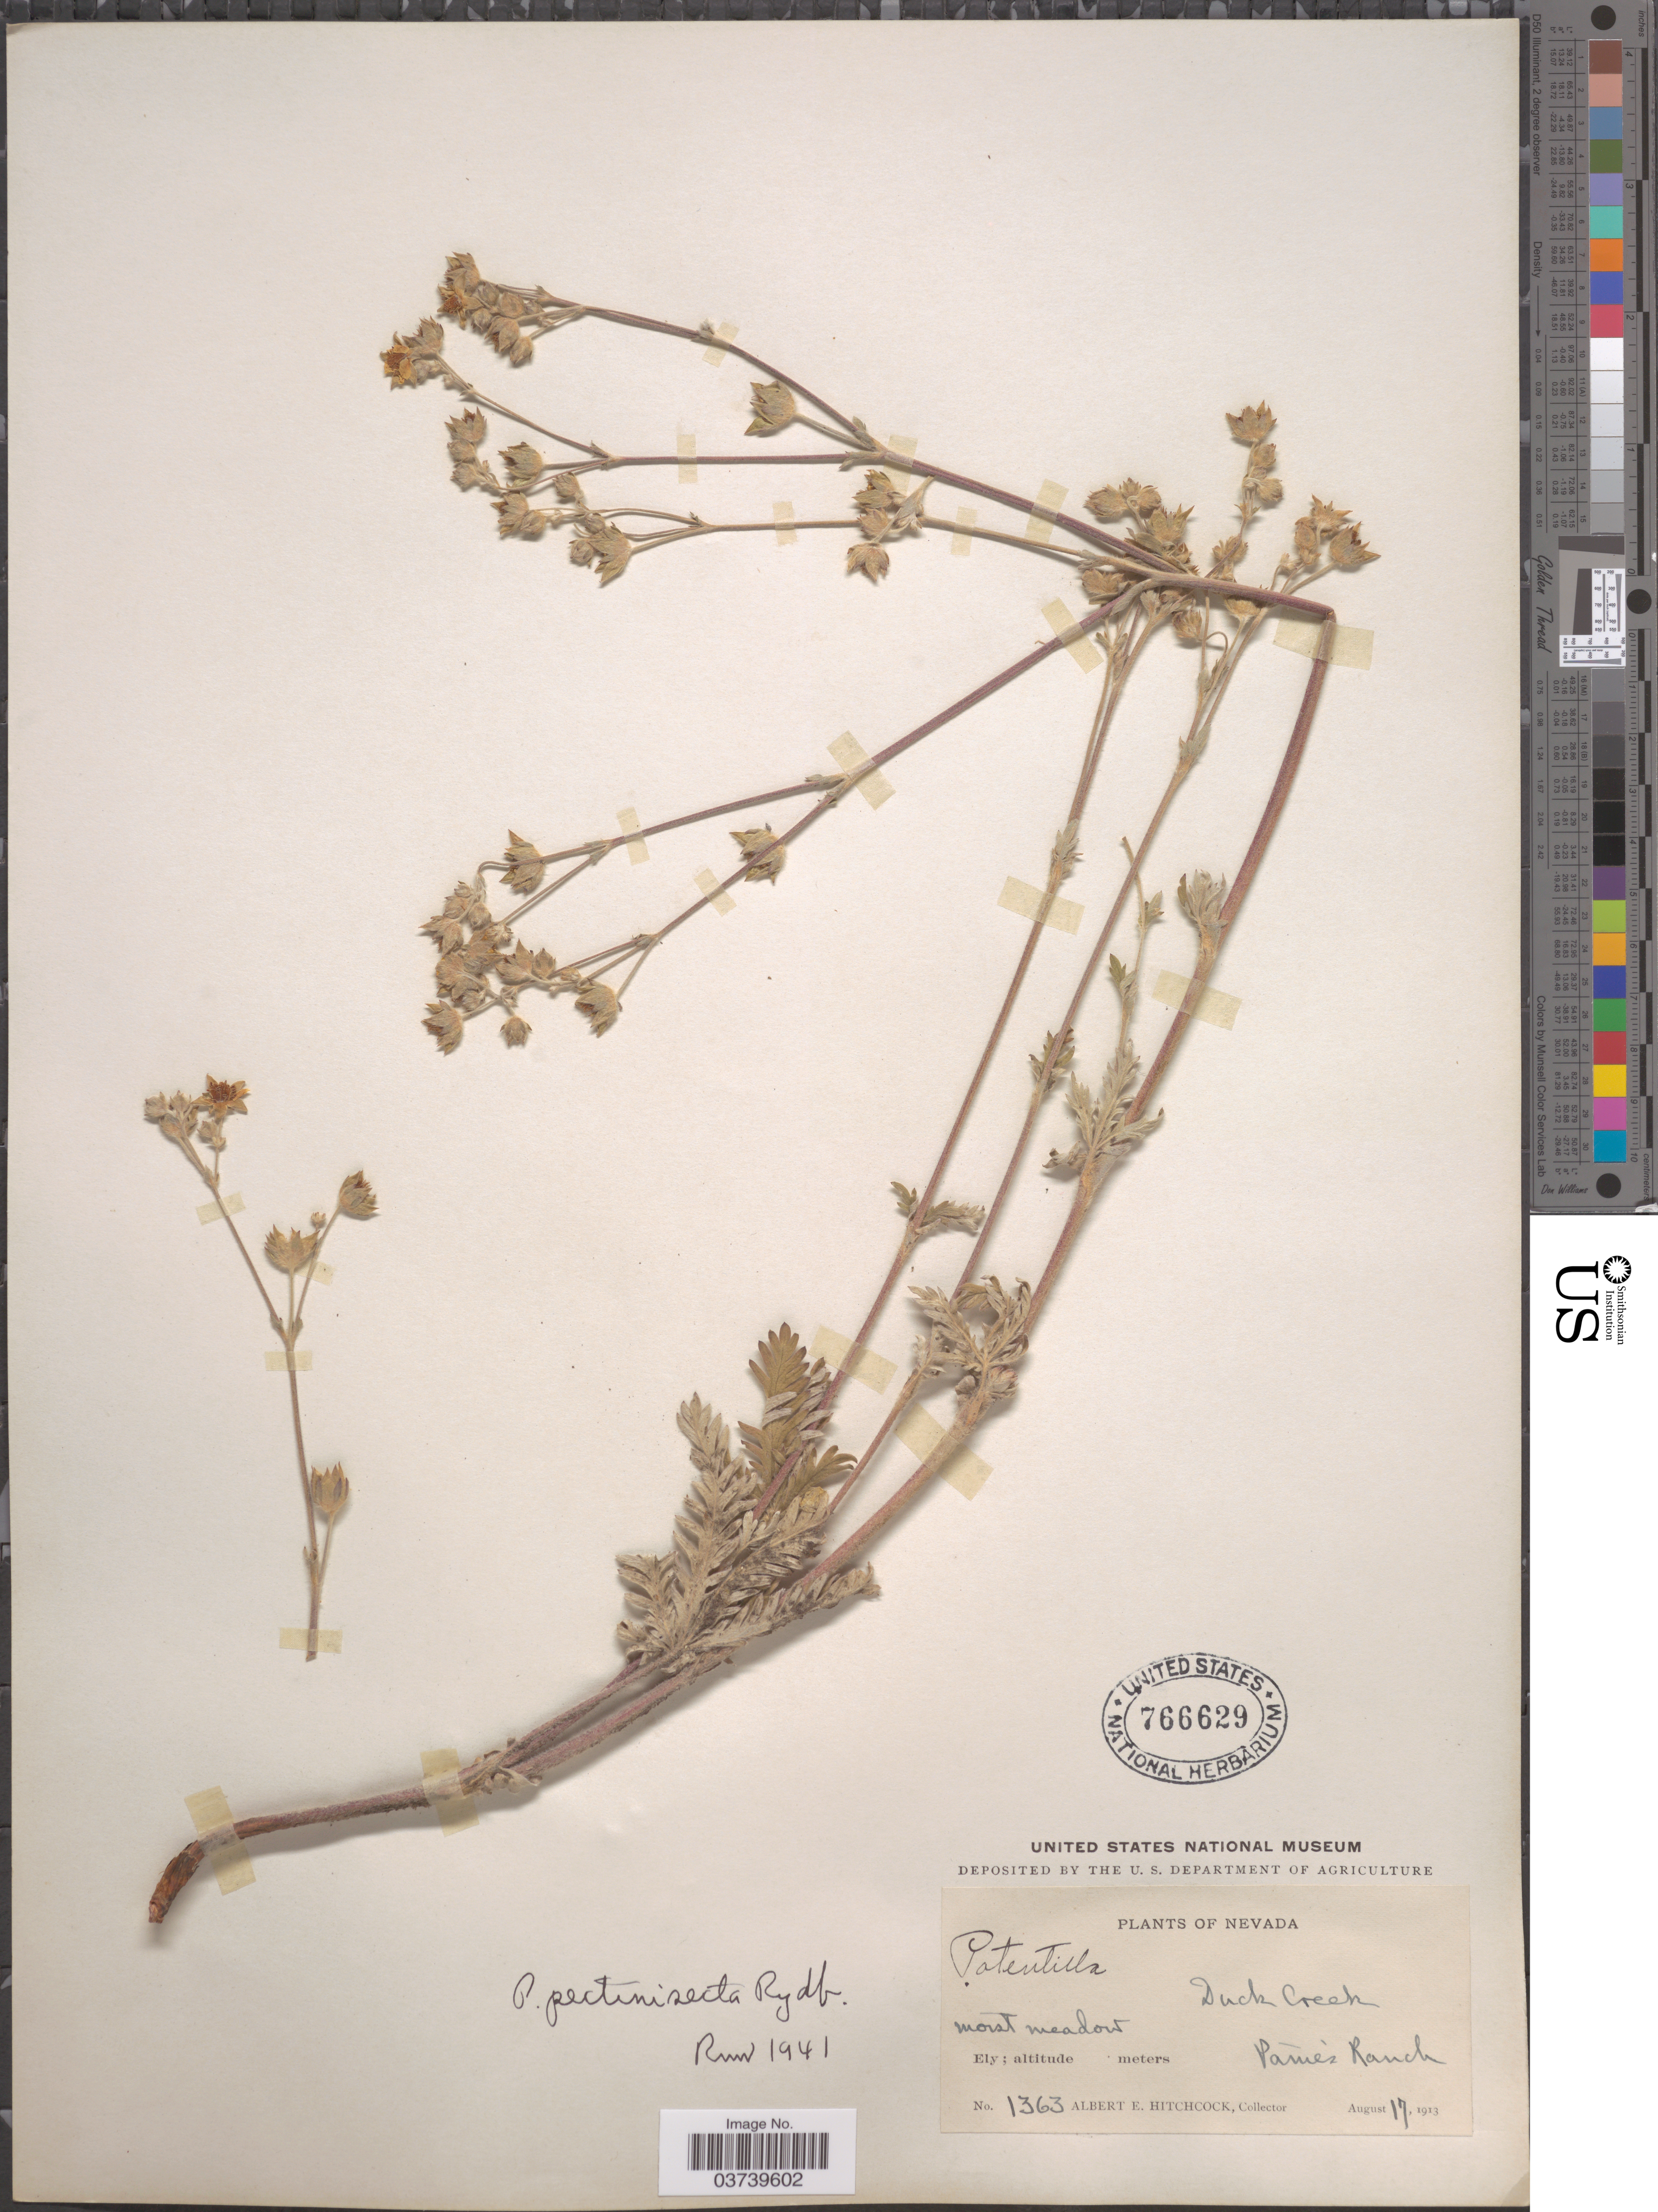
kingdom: Plantae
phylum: Tracheophyta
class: Magnoliopsida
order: Rosales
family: Rosaceae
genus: Potentilla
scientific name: Potentilla gracilis var. elmeri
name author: (Rydb.) Jeps.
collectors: A. Hitchcock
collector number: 1363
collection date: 1913-08-17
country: United States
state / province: Nevada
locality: Duck Creek. Ely. Paine's Ranch.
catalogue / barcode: US 766629